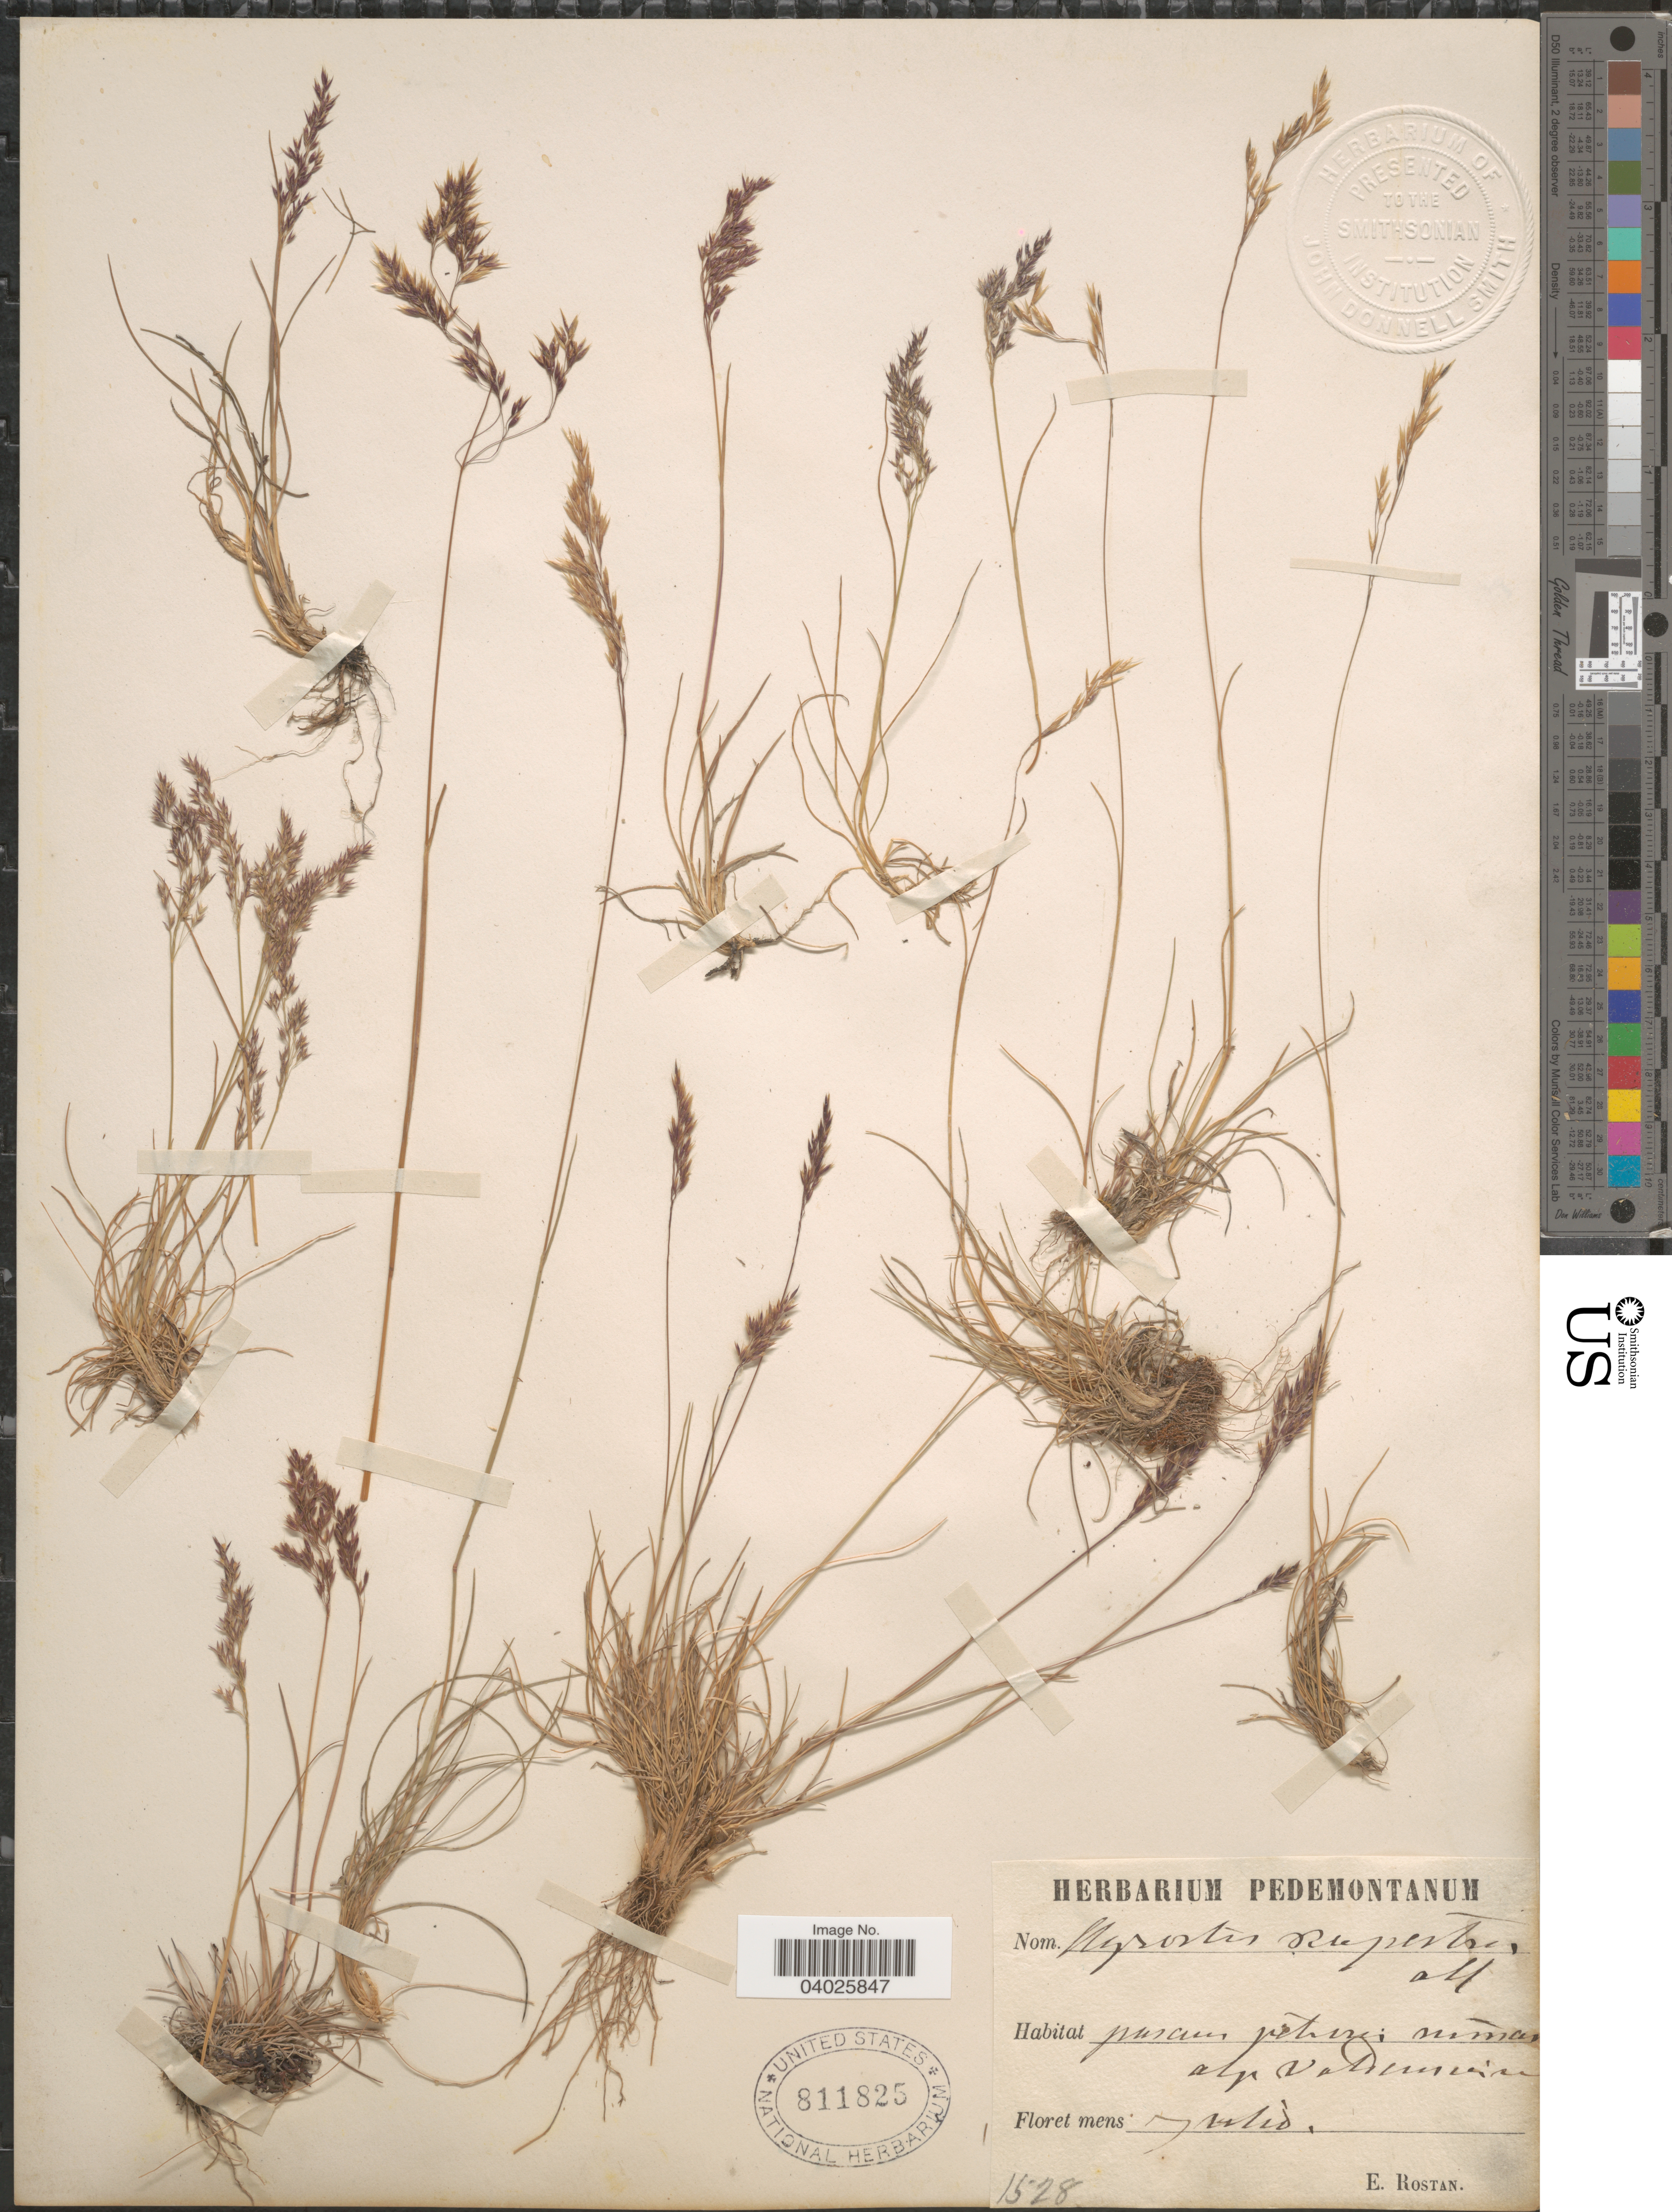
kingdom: Plantae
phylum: Tracheophyta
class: Liliopsida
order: Poales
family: Poaceae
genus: Agrostis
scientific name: Agrostis rupestris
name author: All.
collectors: E. Rostan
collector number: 1528?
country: Italy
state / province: Piedmont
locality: Pascuis prateris numan alp valdensium.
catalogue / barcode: US 811825